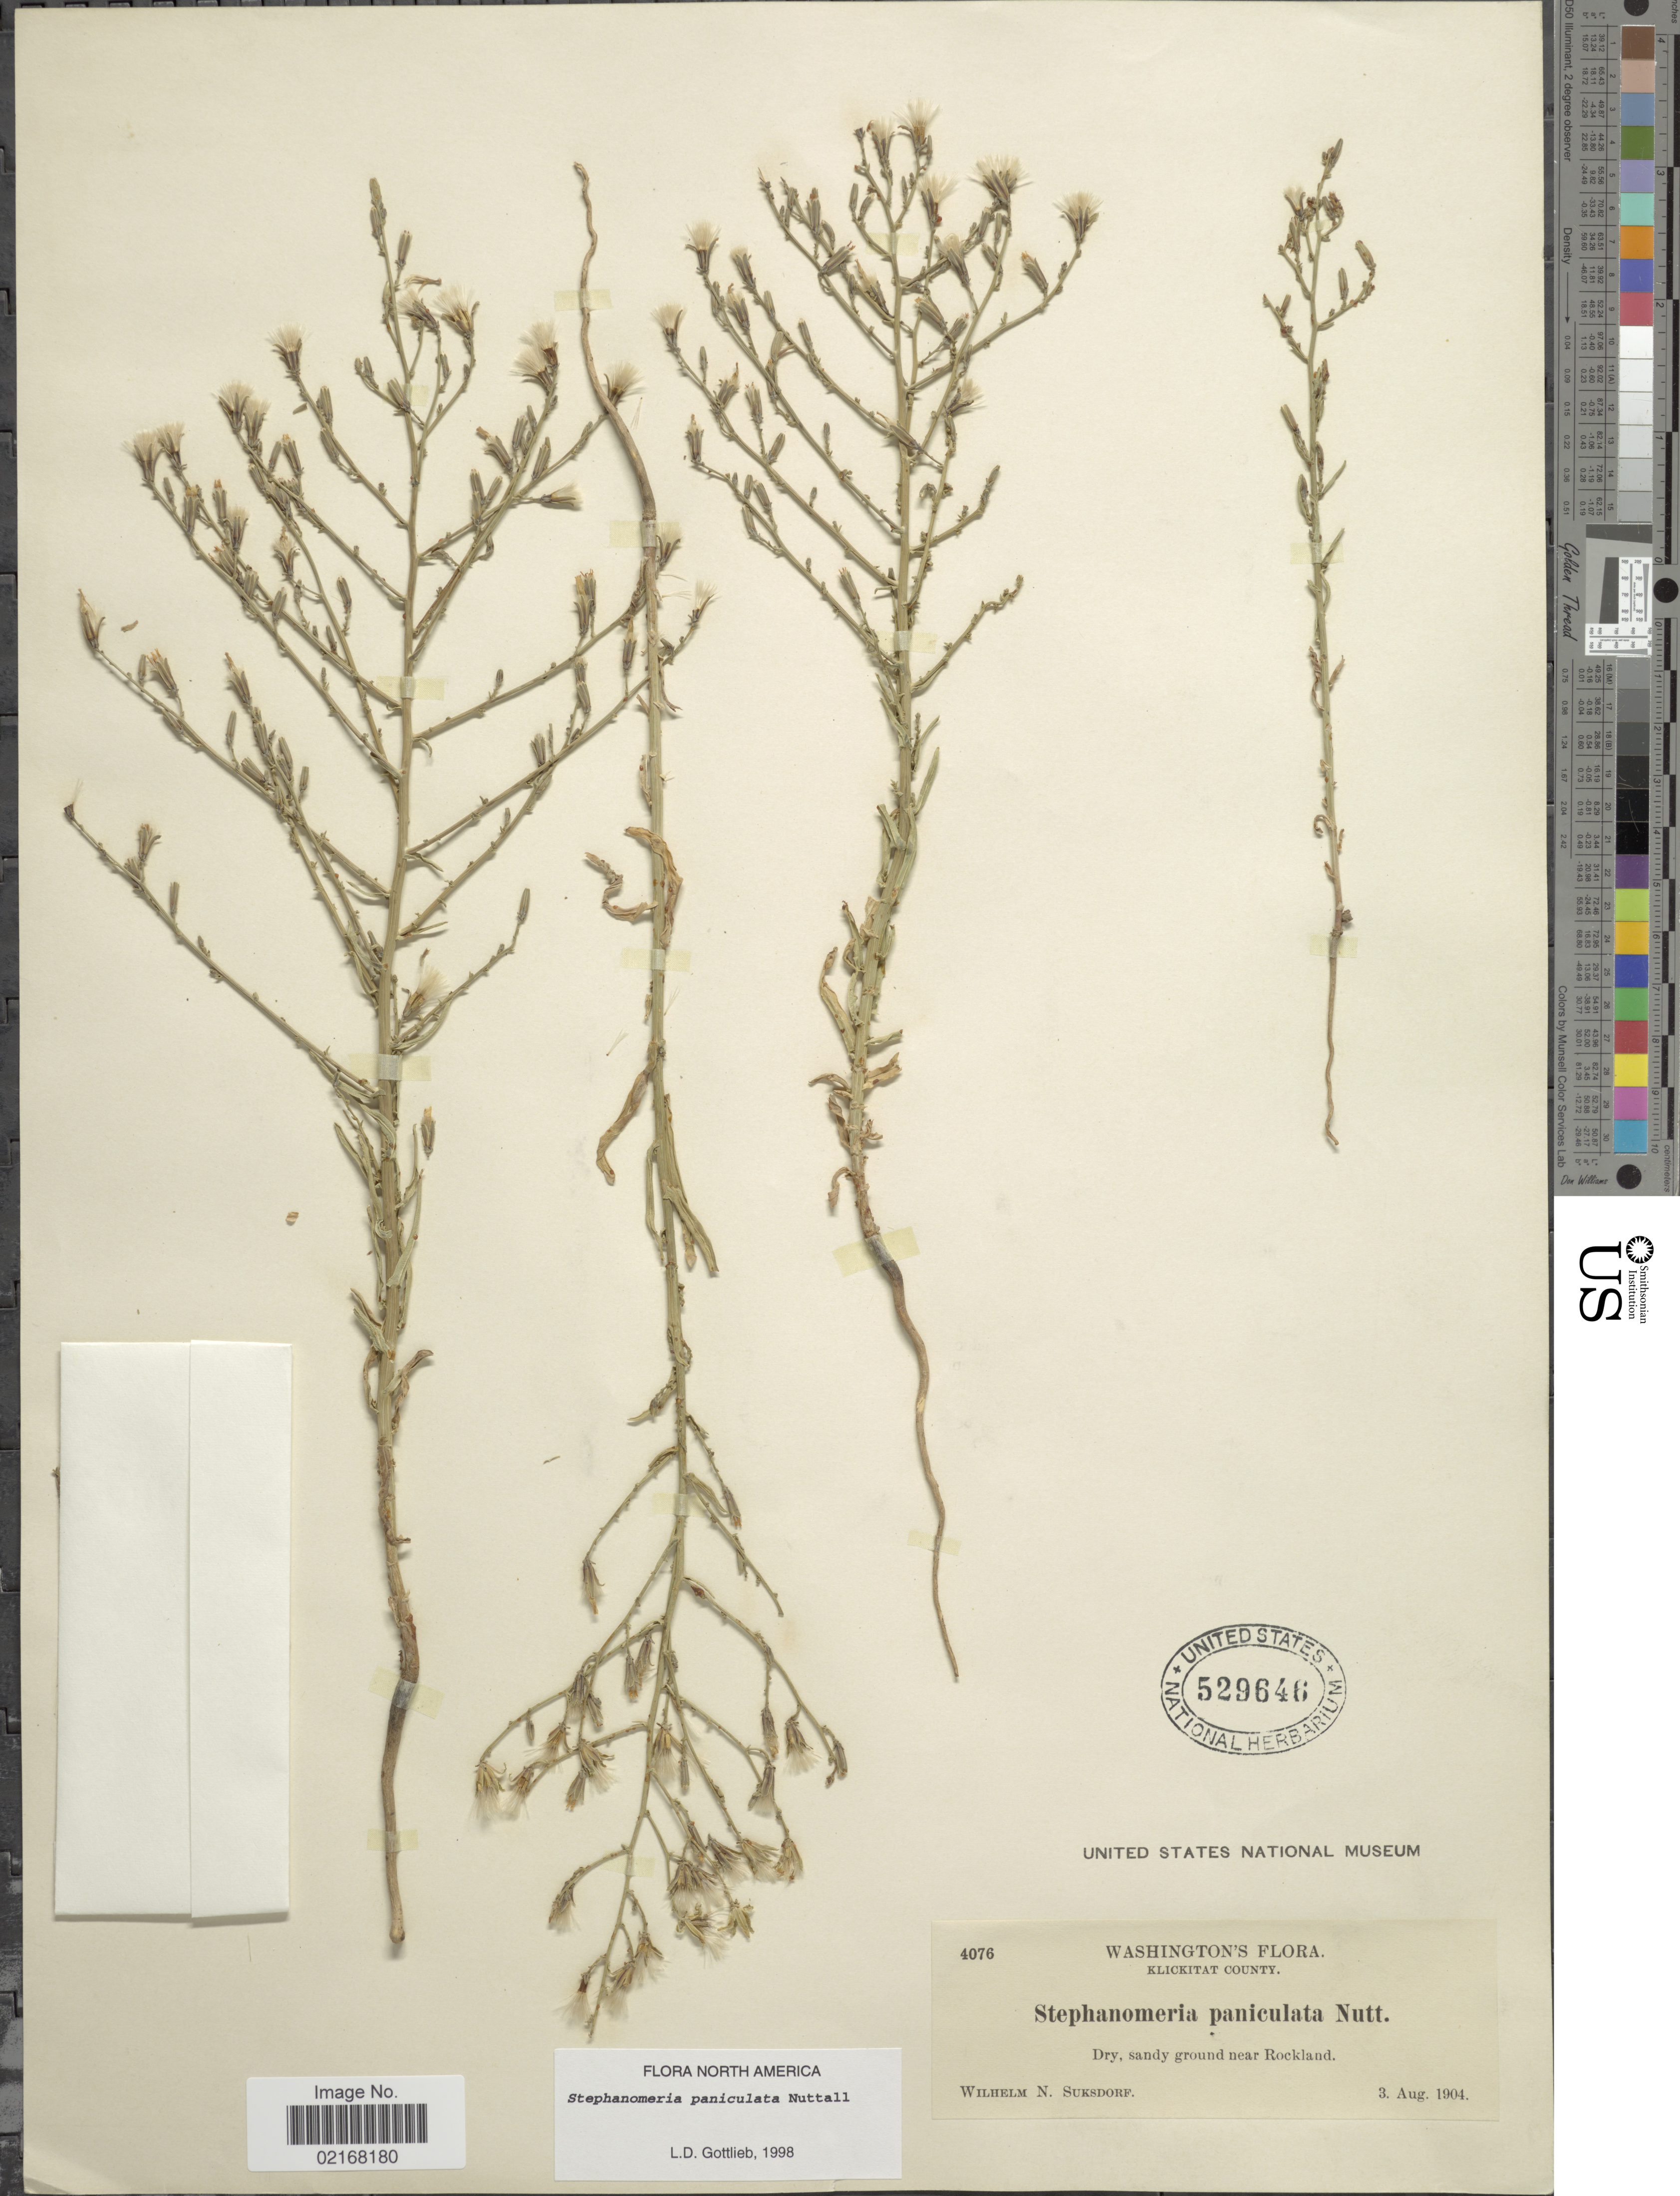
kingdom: Plantae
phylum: Tracheophyta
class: Magnoliopsida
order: Asterales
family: Asteraceae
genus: Stephanomeria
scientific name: Stephanomeria paniculata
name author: Nutt.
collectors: W. N. Suksdorf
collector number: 4076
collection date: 1904-08-03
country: United States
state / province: Washington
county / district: Klickitat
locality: Klickitat County. Dry, sandy ground near Rockland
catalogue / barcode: US 529646